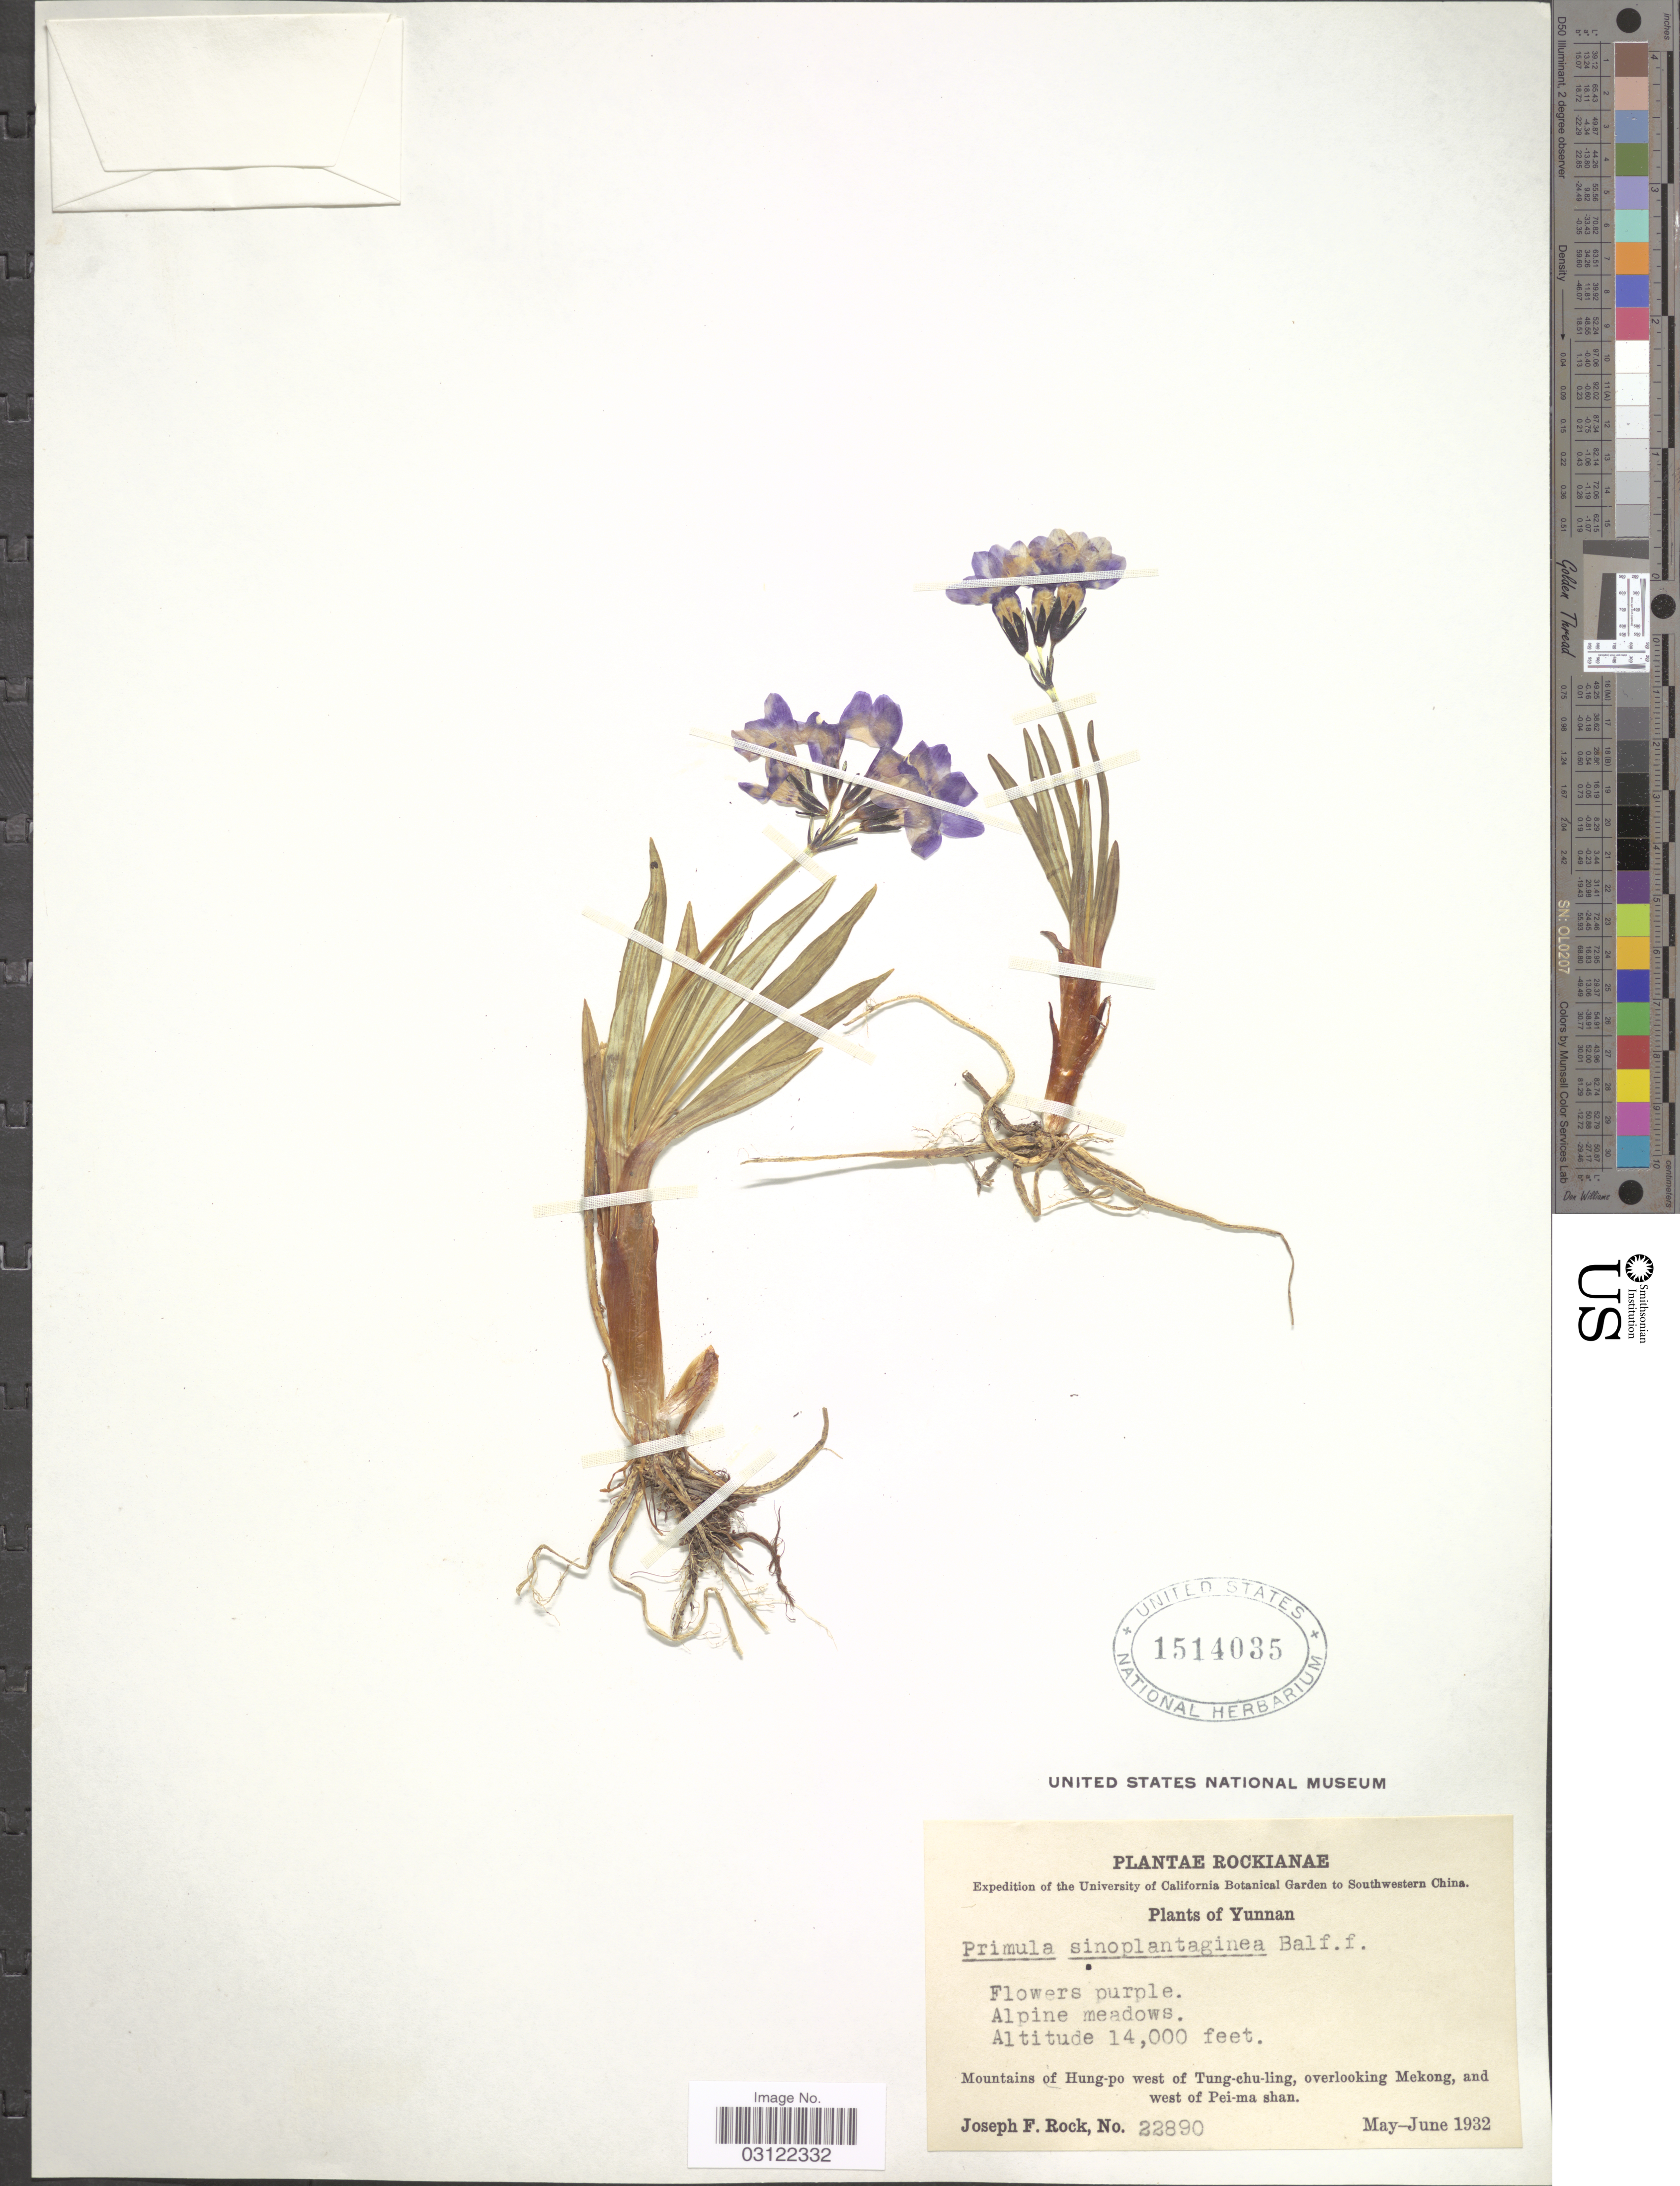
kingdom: Plantae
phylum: Tracheophyta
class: Magnoliopsida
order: Ericales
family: Primulaceae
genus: Primula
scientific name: Primula sinoplantaginea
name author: Balf. f.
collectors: J. F. Rock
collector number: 22890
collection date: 1932-05/1932-06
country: China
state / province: Yunnan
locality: Southwestern China. Mountains of Hung-po west of Tung-chu-ling, overlooking Mekong, and west of Pei-ma shan.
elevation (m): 4267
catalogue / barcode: US 1514035